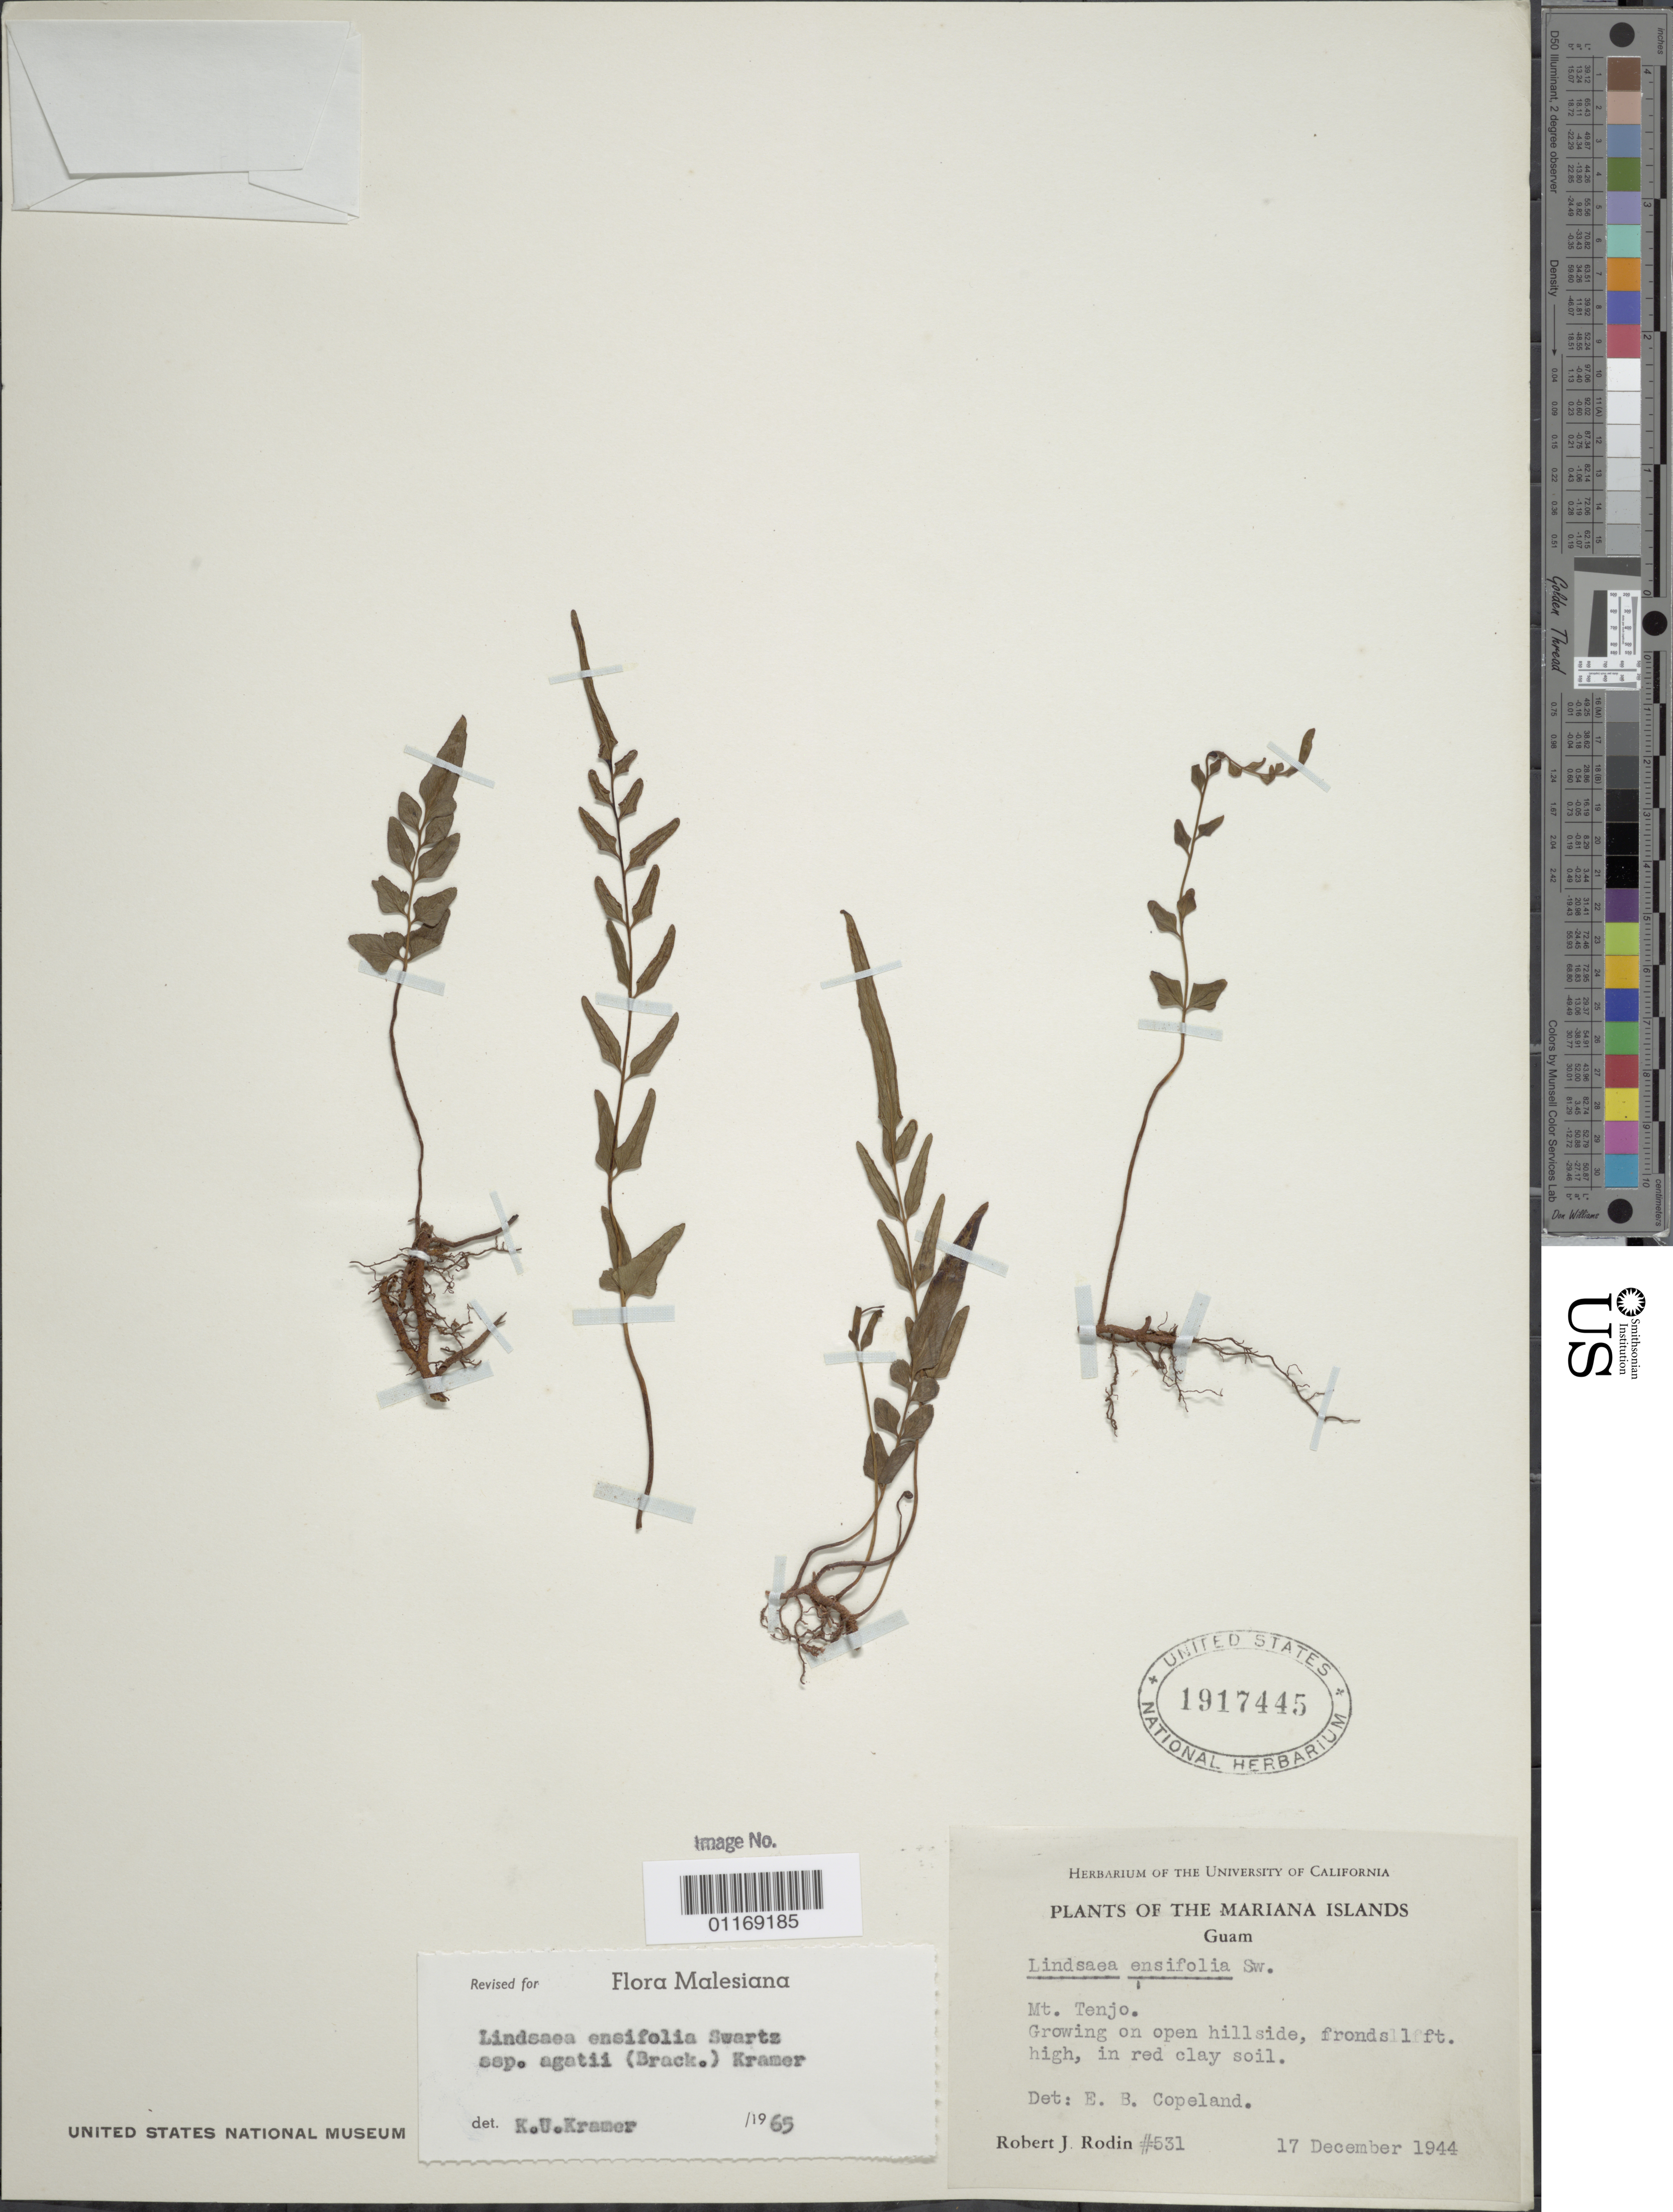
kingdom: Plantae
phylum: Tracheophyta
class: Polypodiopsida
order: Polypodiales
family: Lindsaeaceae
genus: Lindsaea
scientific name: Lindsaea ensifolia subsp. agatii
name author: (Brack.) K.U. Kramer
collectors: R. J. Rodin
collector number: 531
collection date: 1944-12-17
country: Guam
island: Guam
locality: Mt. Tenjo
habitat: open hillside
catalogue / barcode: US 1917445